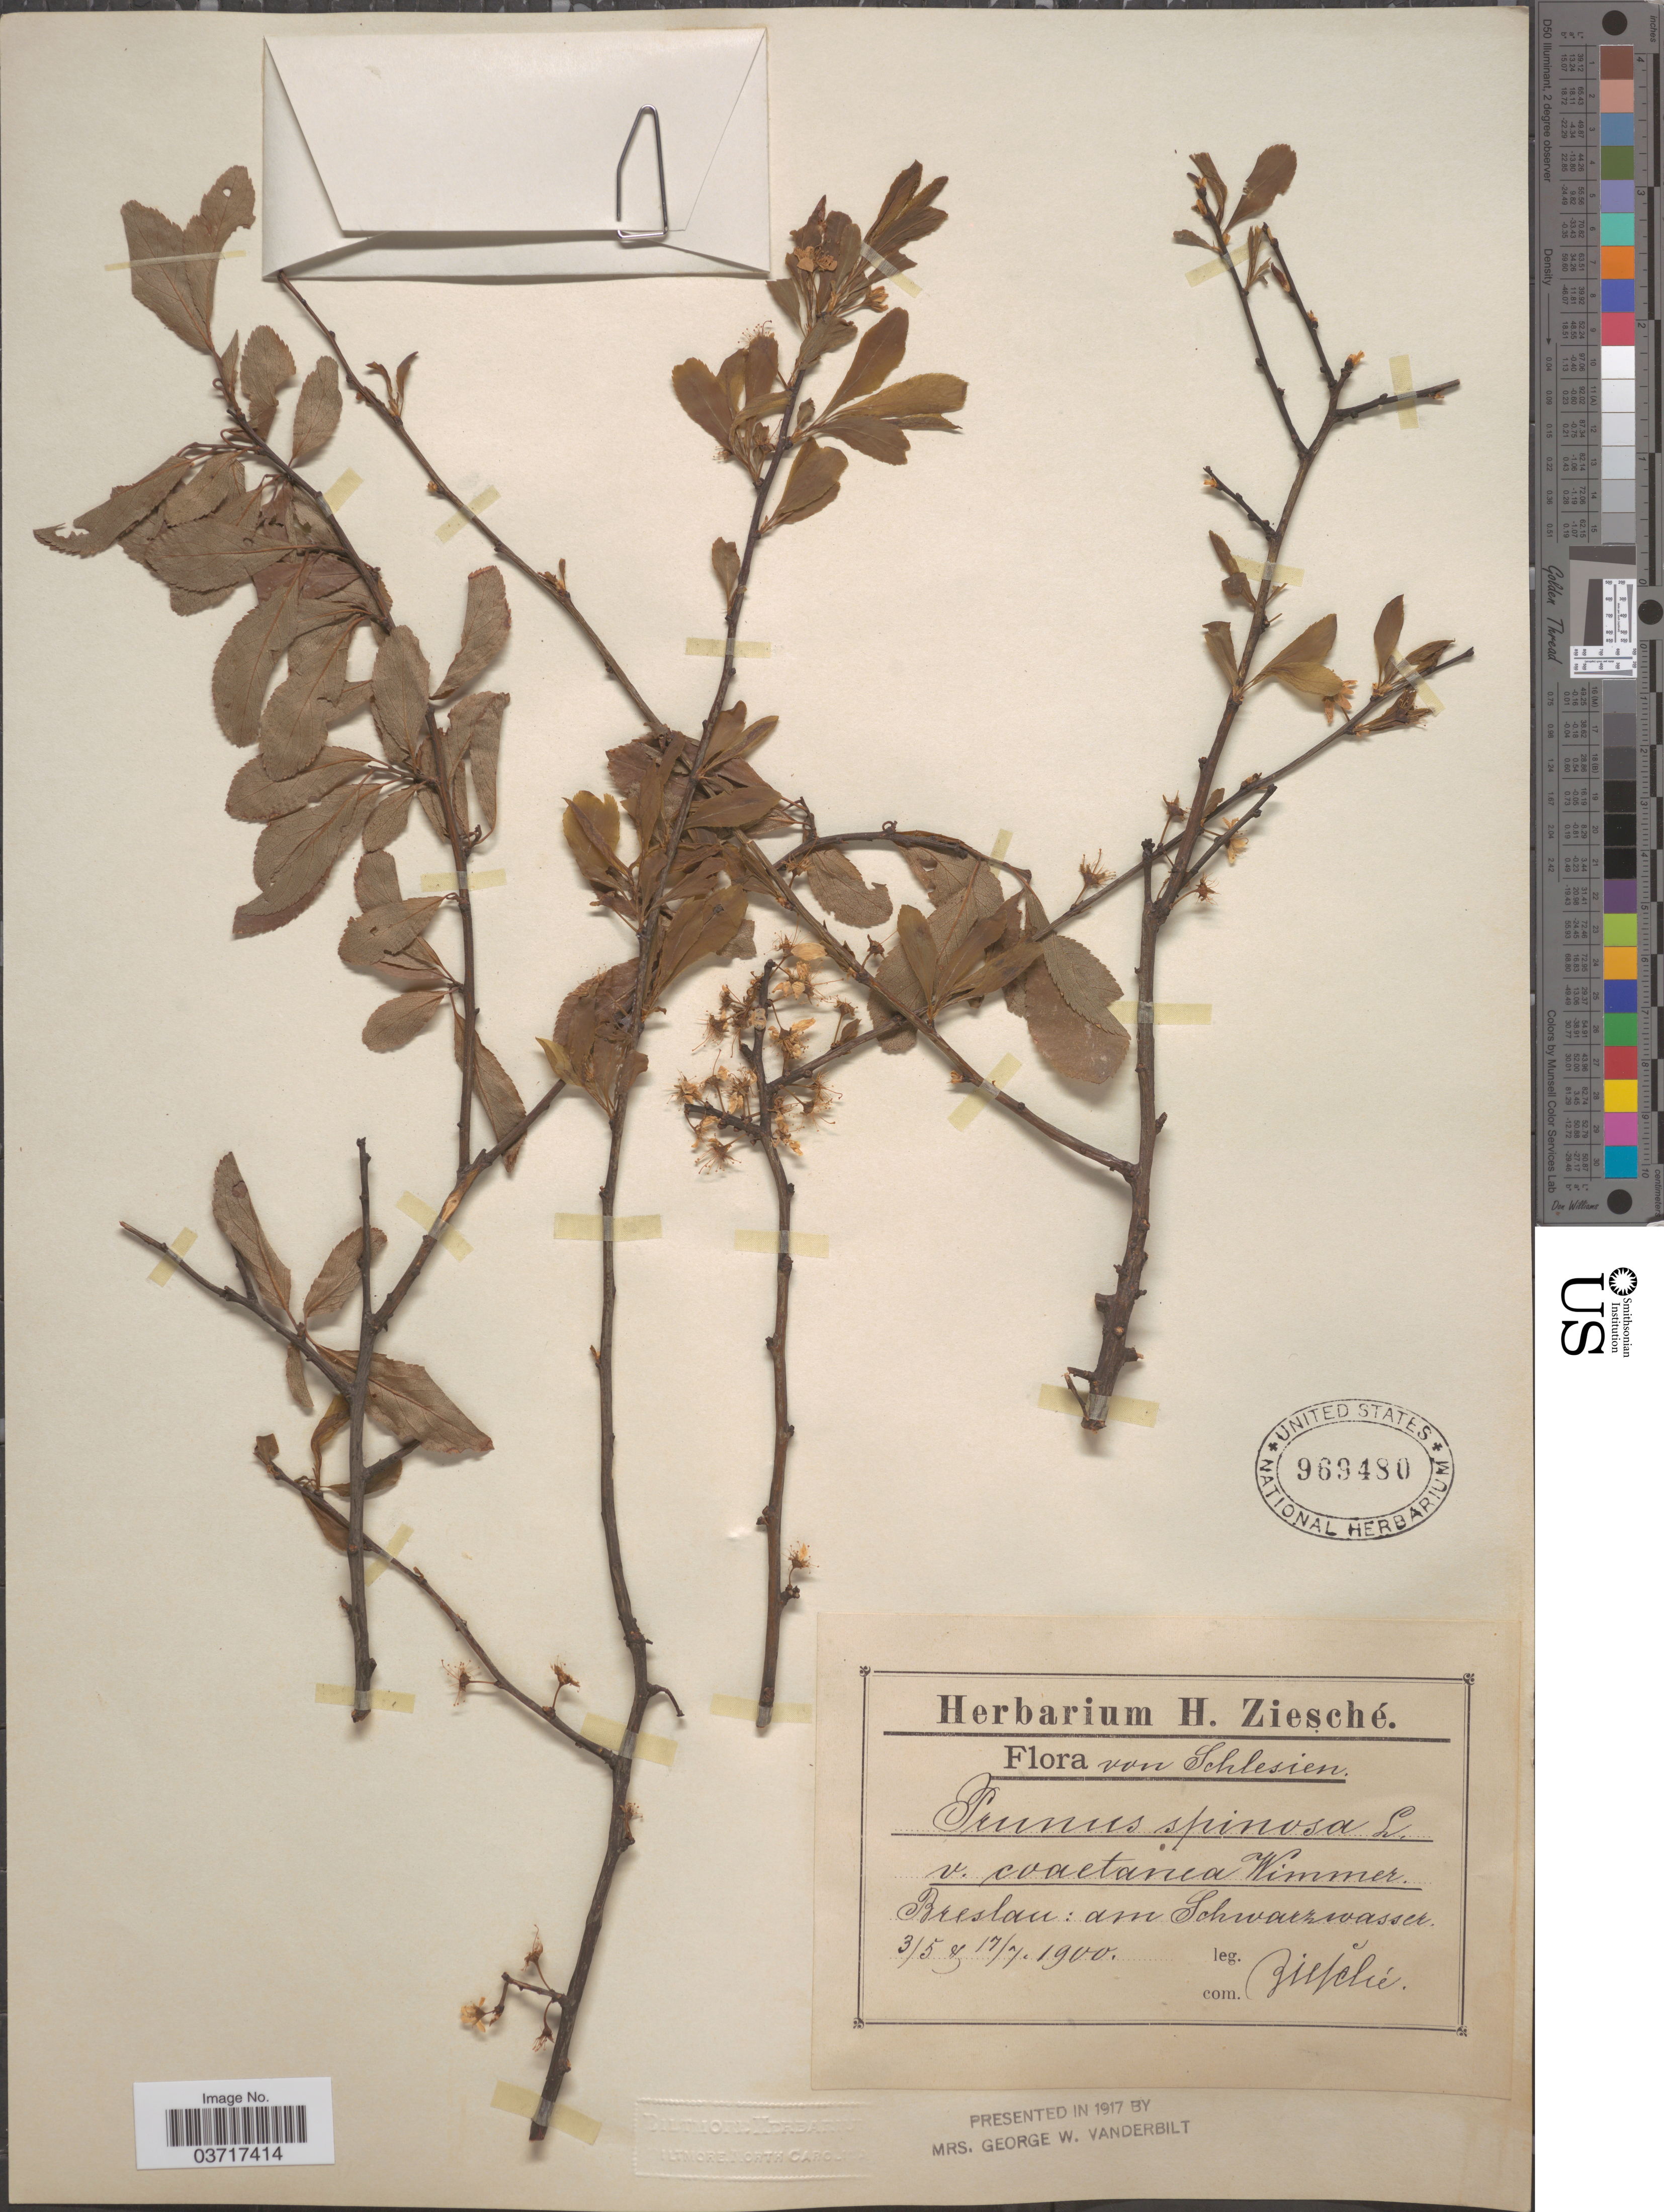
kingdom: Plantae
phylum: Tracheophyta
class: Magnoliopsida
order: Rosales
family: Rosaceae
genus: Prunus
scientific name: Prunus spinosa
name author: L.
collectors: H. Ziesché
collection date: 1900-05-03/1900-07-17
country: Poland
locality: Schlesien. Breslau: am Schwarzwasser.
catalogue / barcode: US 969480